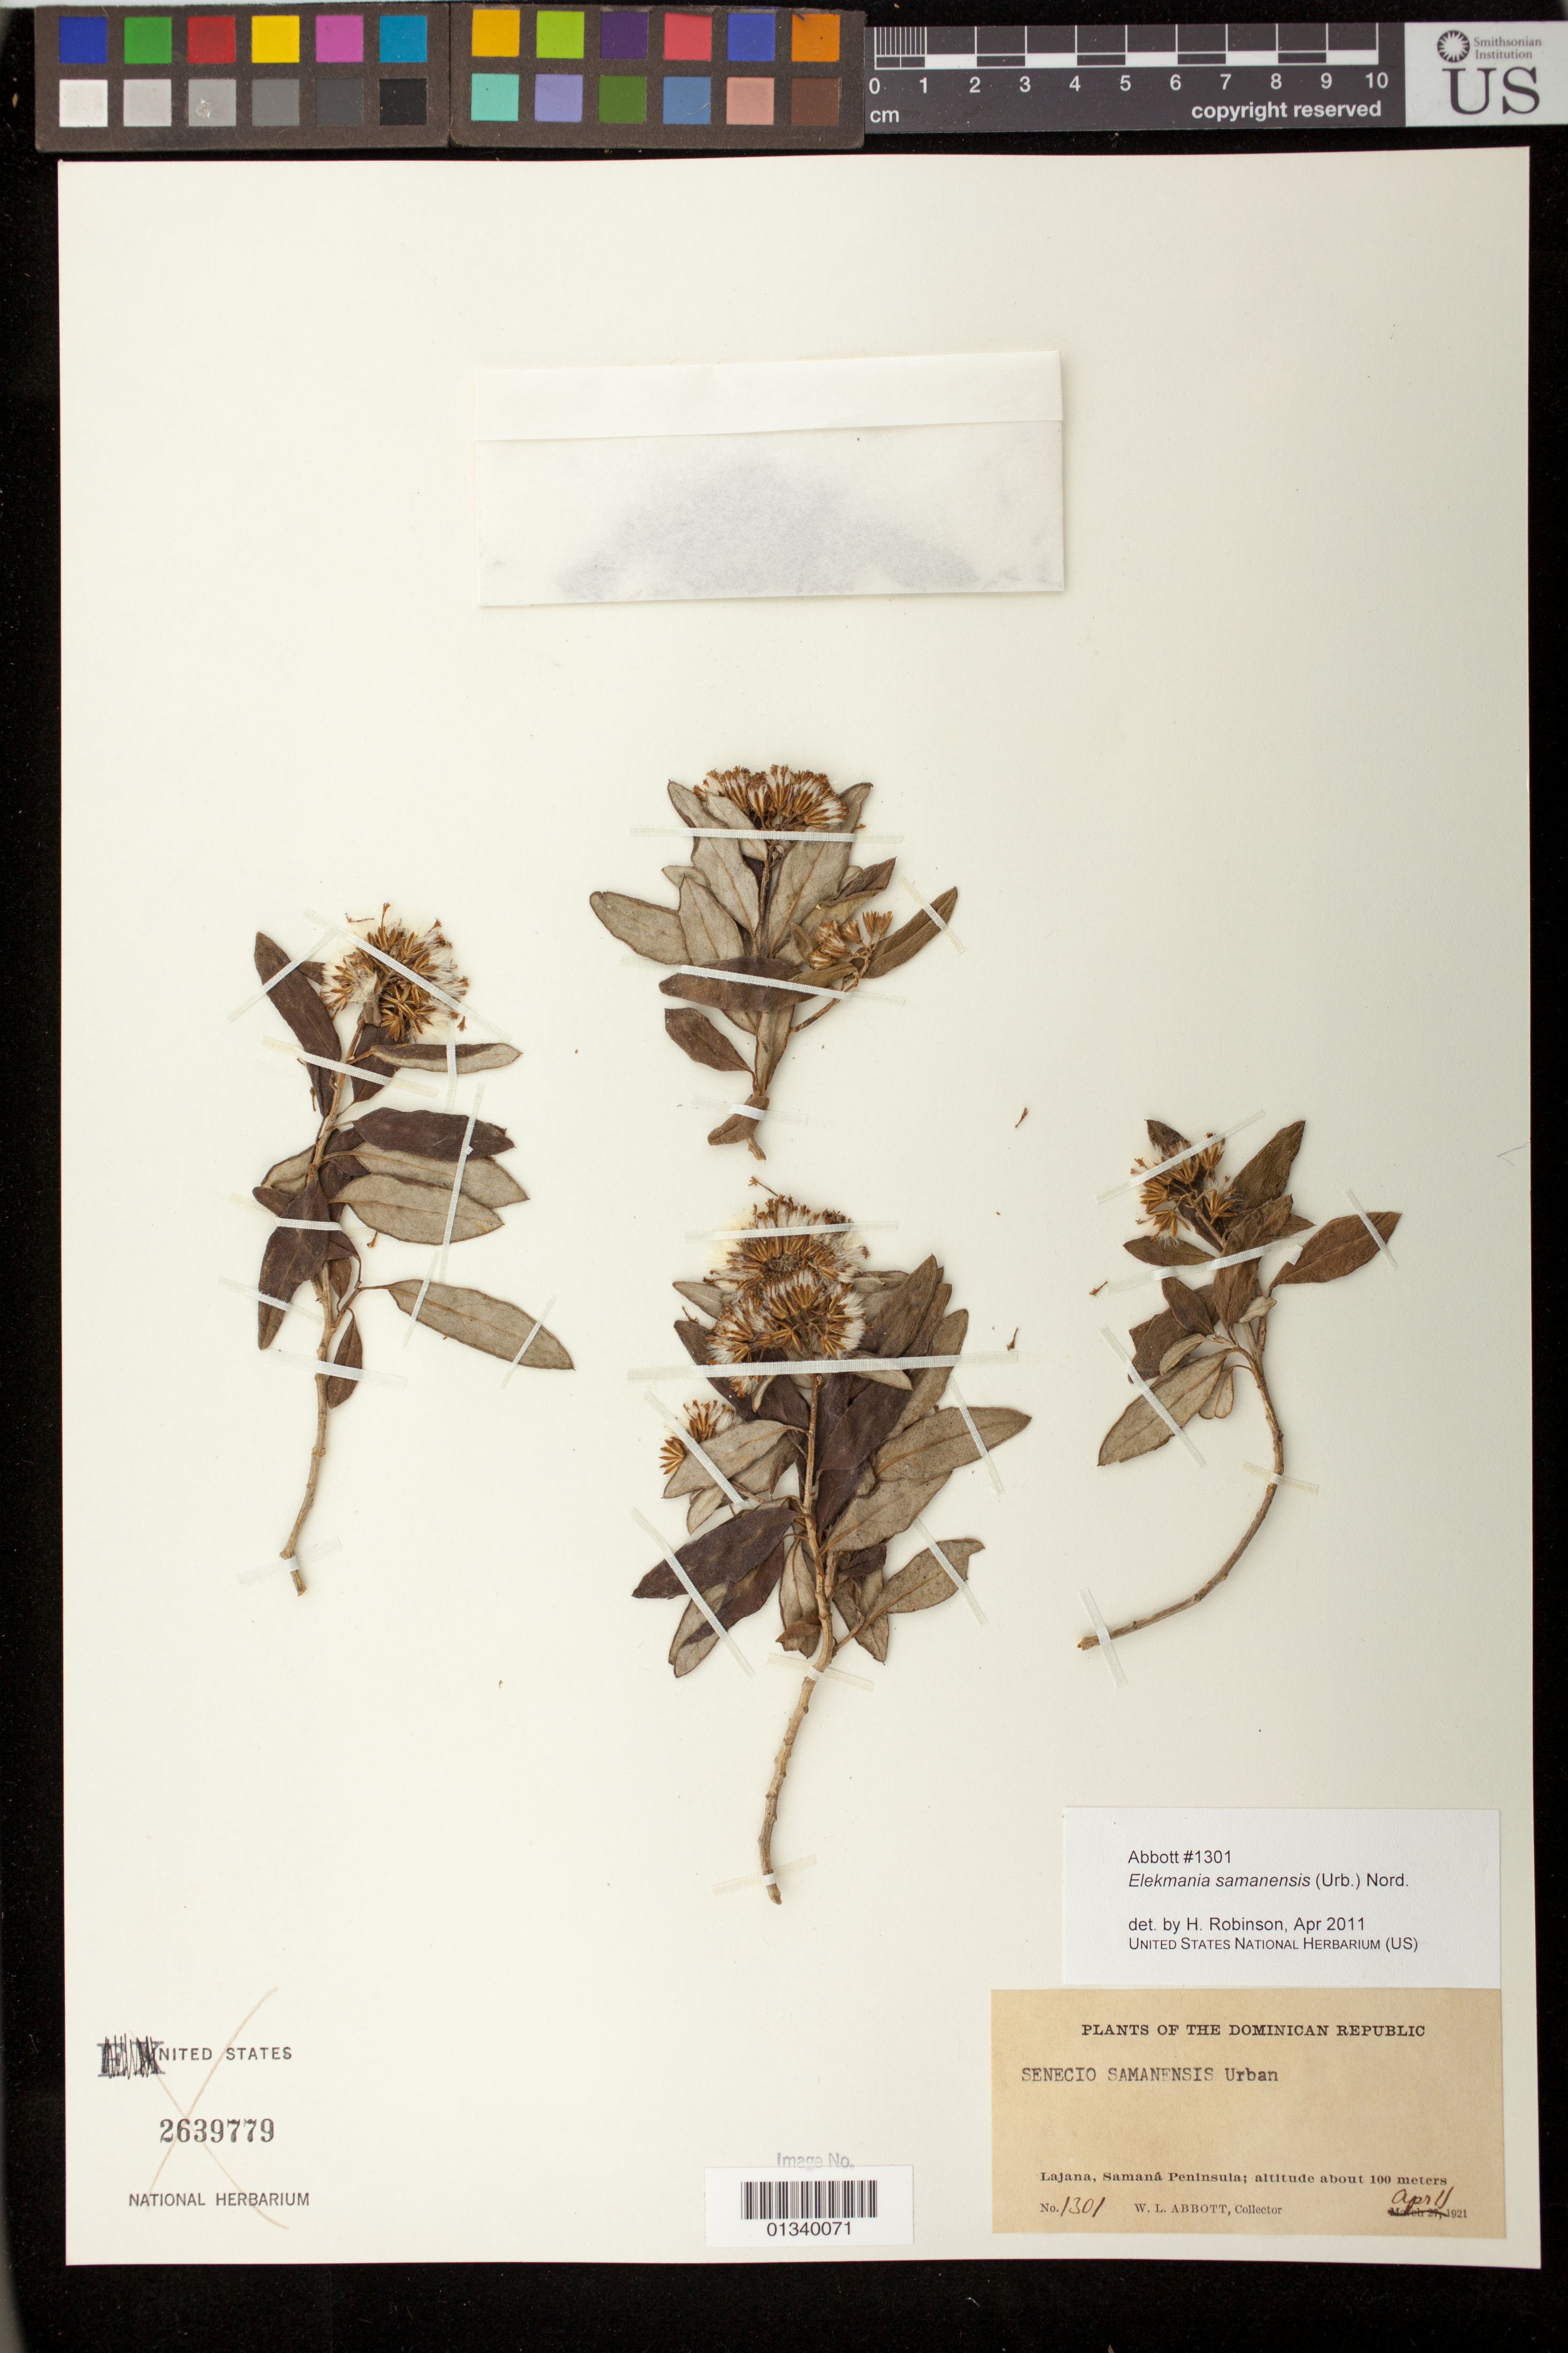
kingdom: Plantae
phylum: Tracheophyta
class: Magnoliopsida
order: Asterales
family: Asteraceae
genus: Elekmania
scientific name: Elekmania samanensis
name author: (Urb.) B. Nord.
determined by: Robinson, Harold E., (US)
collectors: W. L. Abbott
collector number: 1301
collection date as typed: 11 Apr 1921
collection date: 1921-04-11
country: Dominican Republic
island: Hispaniola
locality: Lajana, Samaná Peninsula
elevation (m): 100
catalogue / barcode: US 2639779